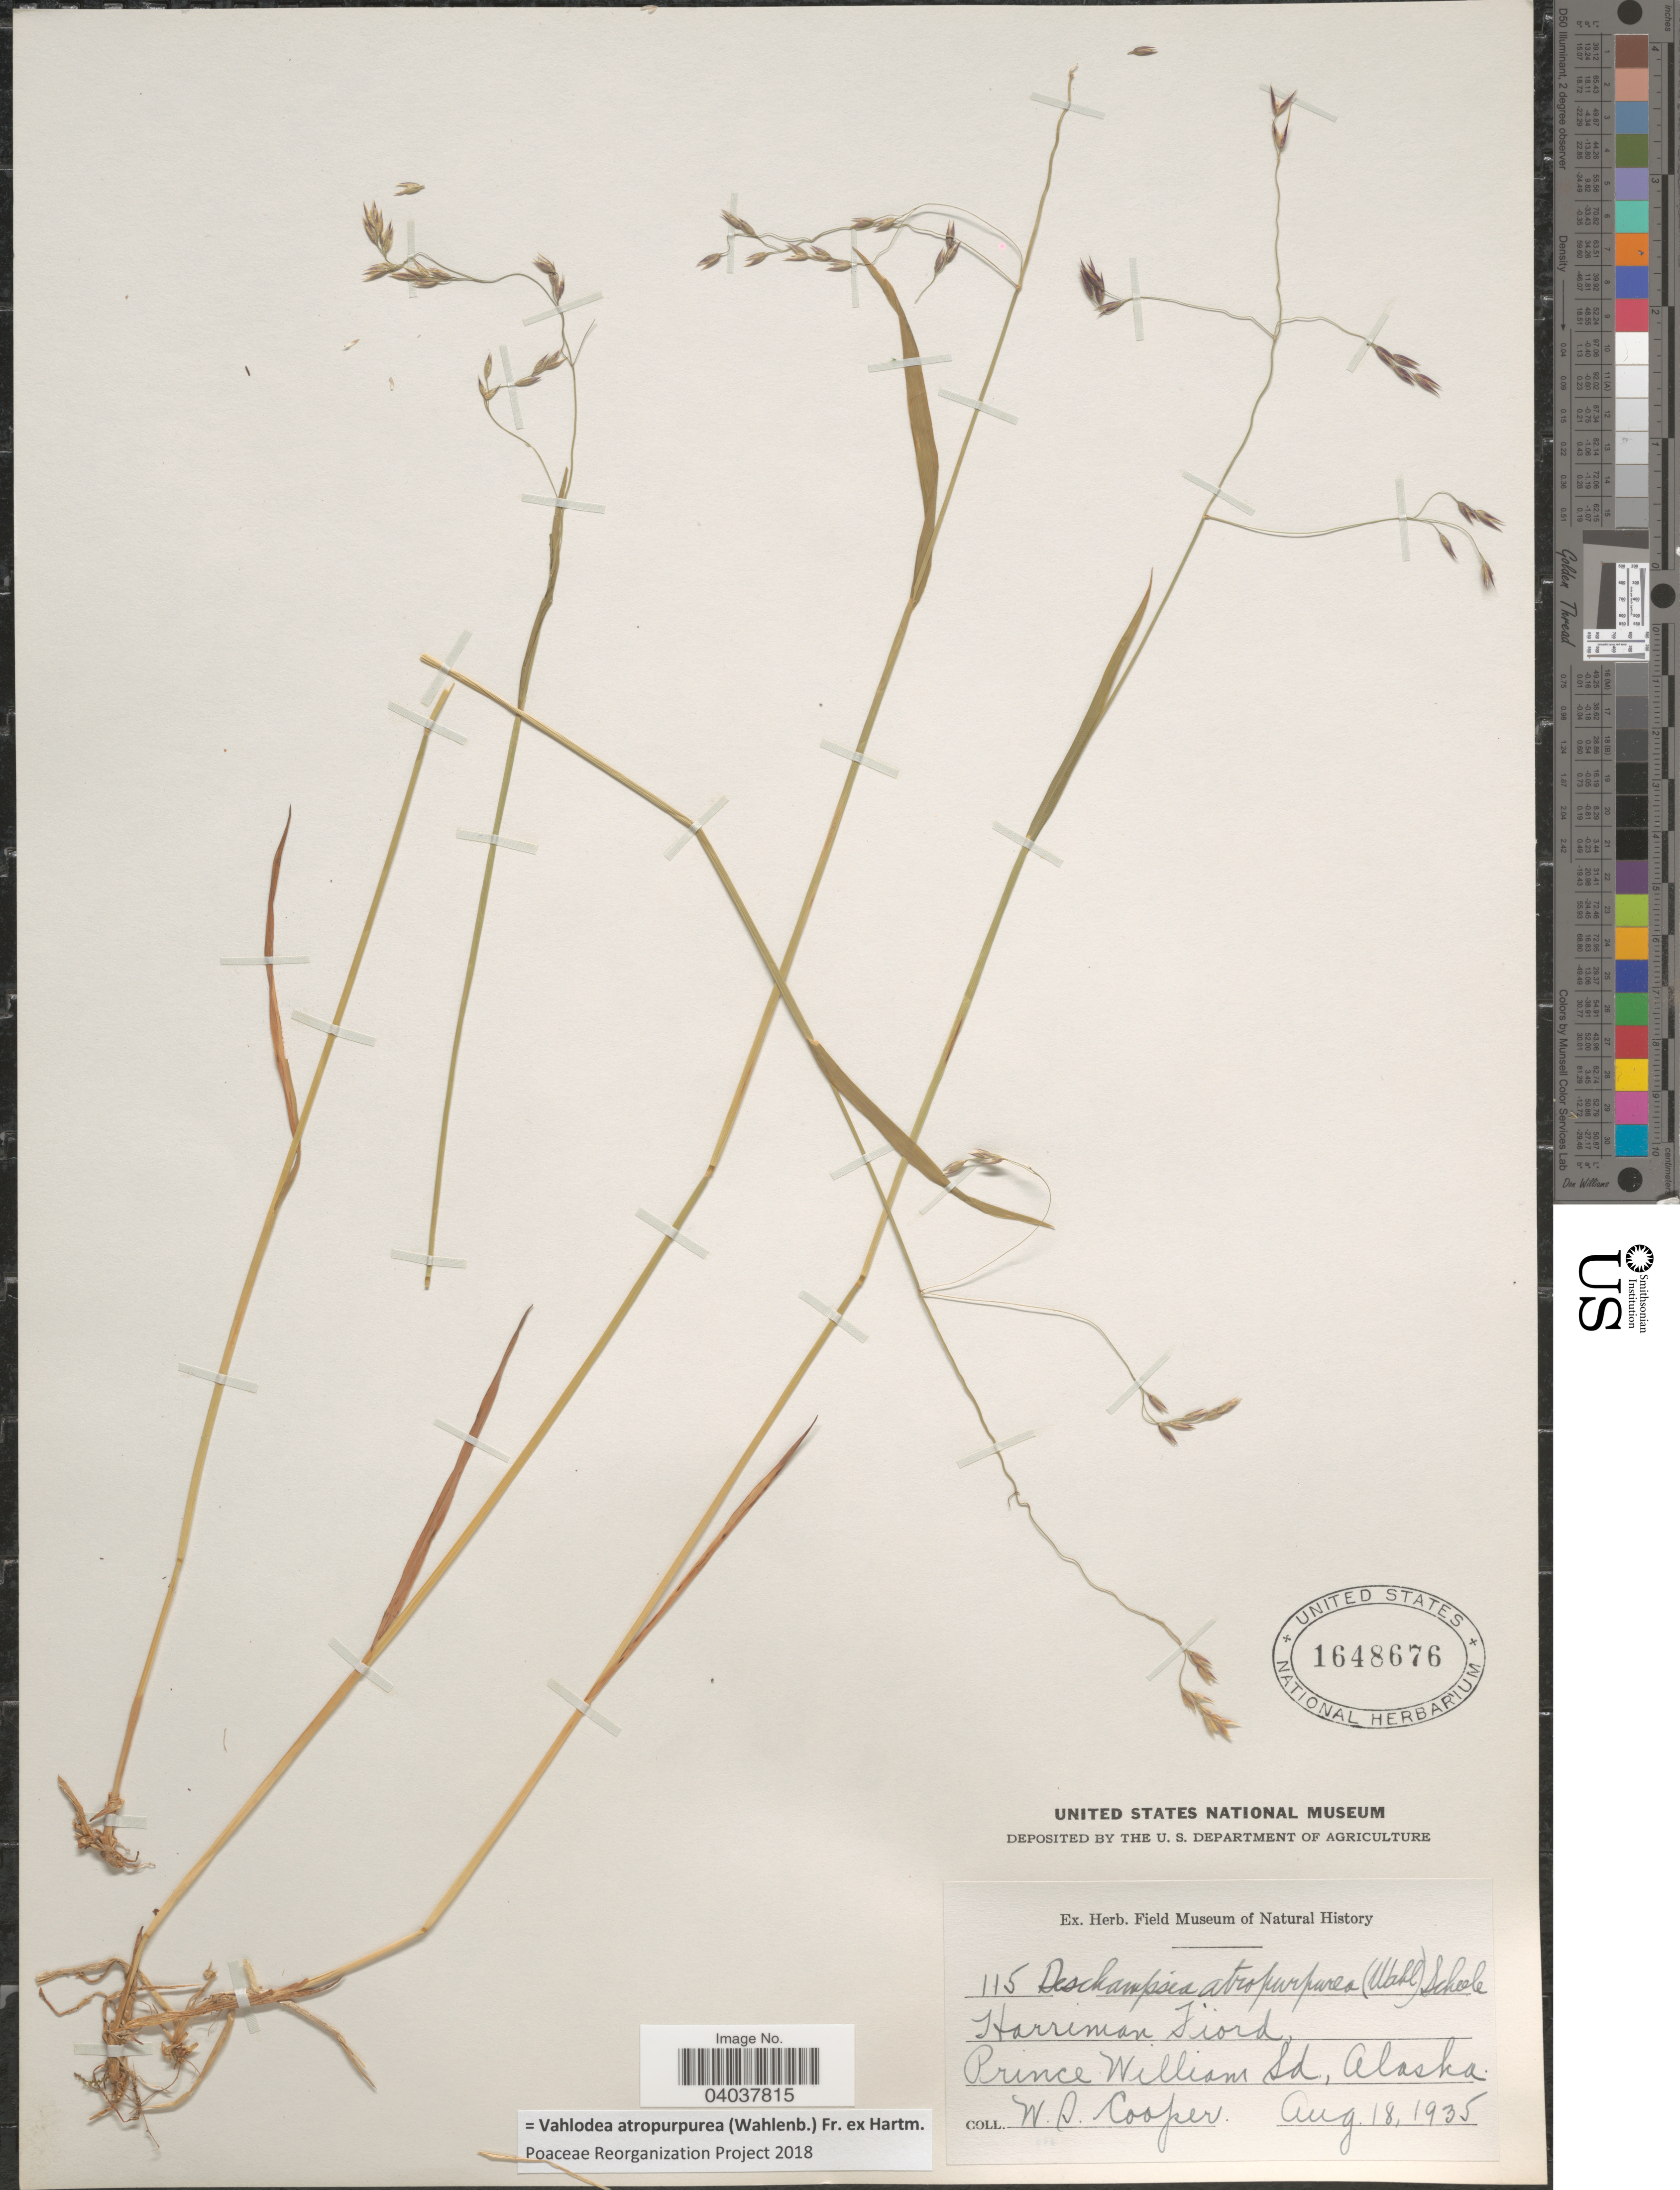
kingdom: Plantae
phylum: Tracheophyta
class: Liliopsida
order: Poales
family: Poaceae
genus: Vahlodea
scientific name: Vahlodea atropurpurea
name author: (Wahlenb.) Fr. ex Hartm.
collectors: W. Cooper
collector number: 115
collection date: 1935-08-18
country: United States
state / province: Alaska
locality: Harriman Fiord. Prince William Sd.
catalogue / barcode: US 1648676